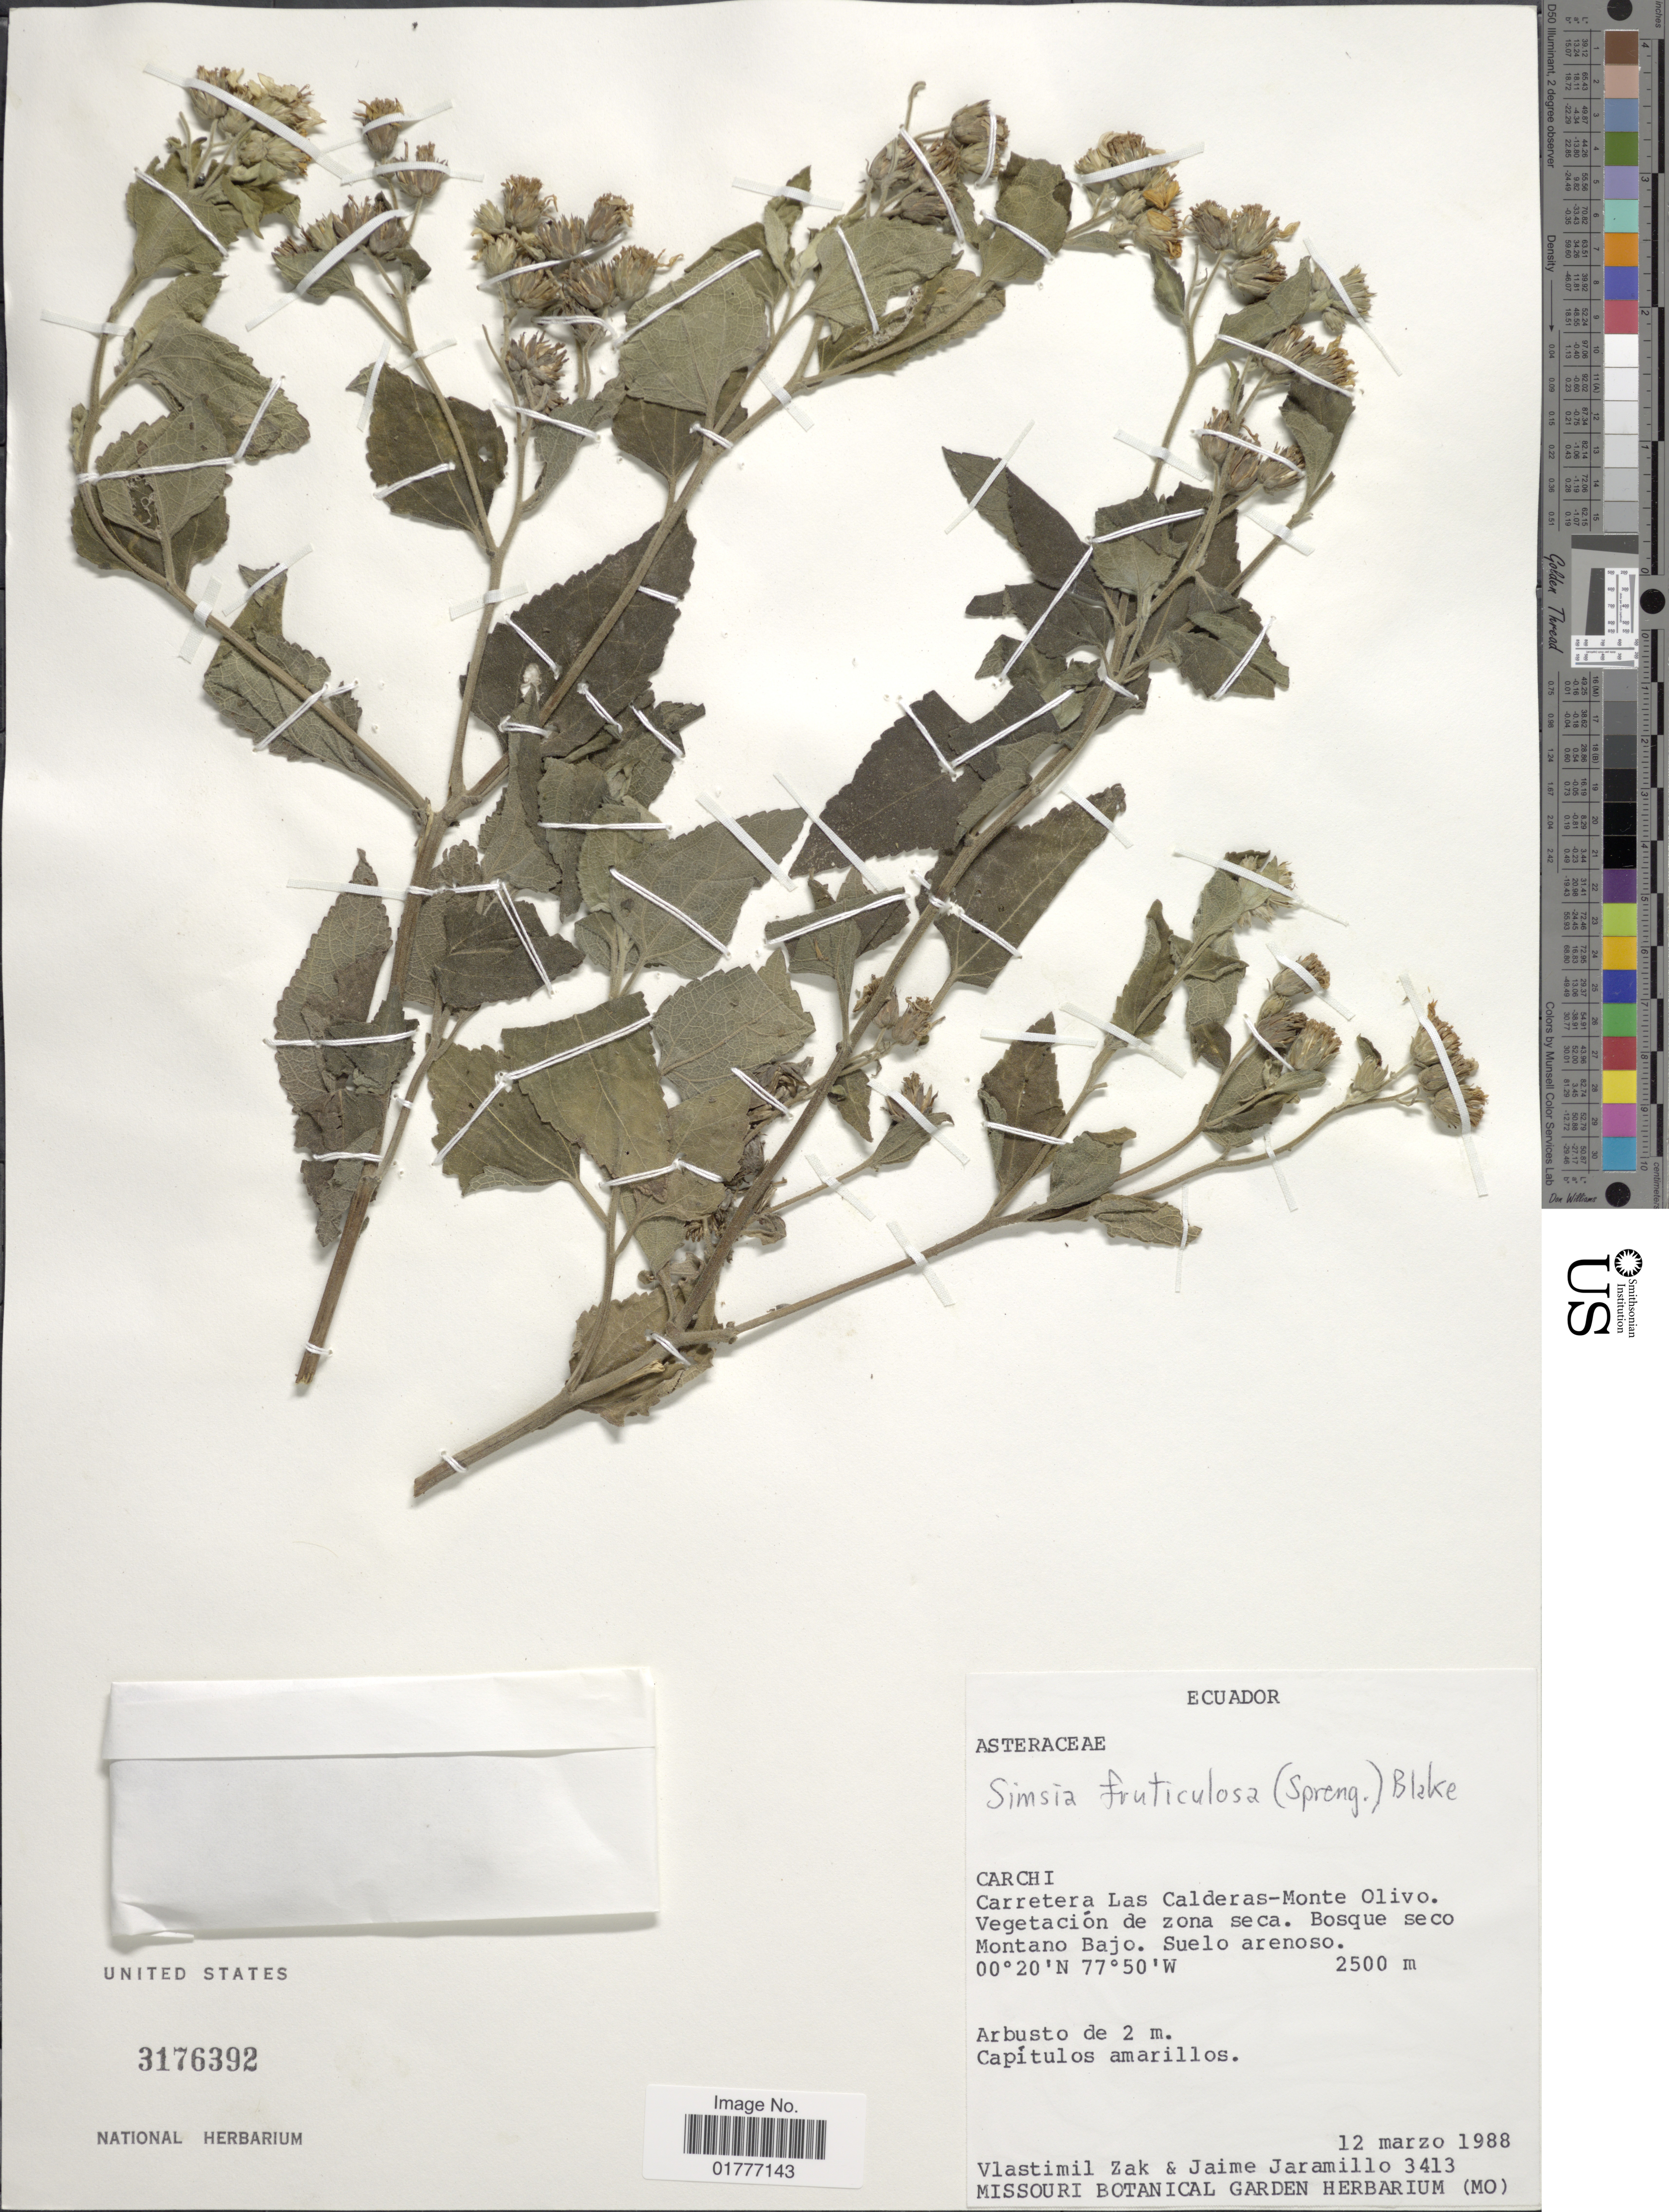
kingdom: Plantae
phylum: Tracheophyta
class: Magnoliopsida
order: Asterales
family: Asteraceae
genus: Simsia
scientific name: Simsia fruticulosa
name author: (Spreng.) S.F. Blake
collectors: V. Zak & J. Jaramillo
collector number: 3413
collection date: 1988-03-12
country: Ecuador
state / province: Carchi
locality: Carretera Las Calderas-Monte Olivo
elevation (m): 2500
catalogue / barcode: US 3176392